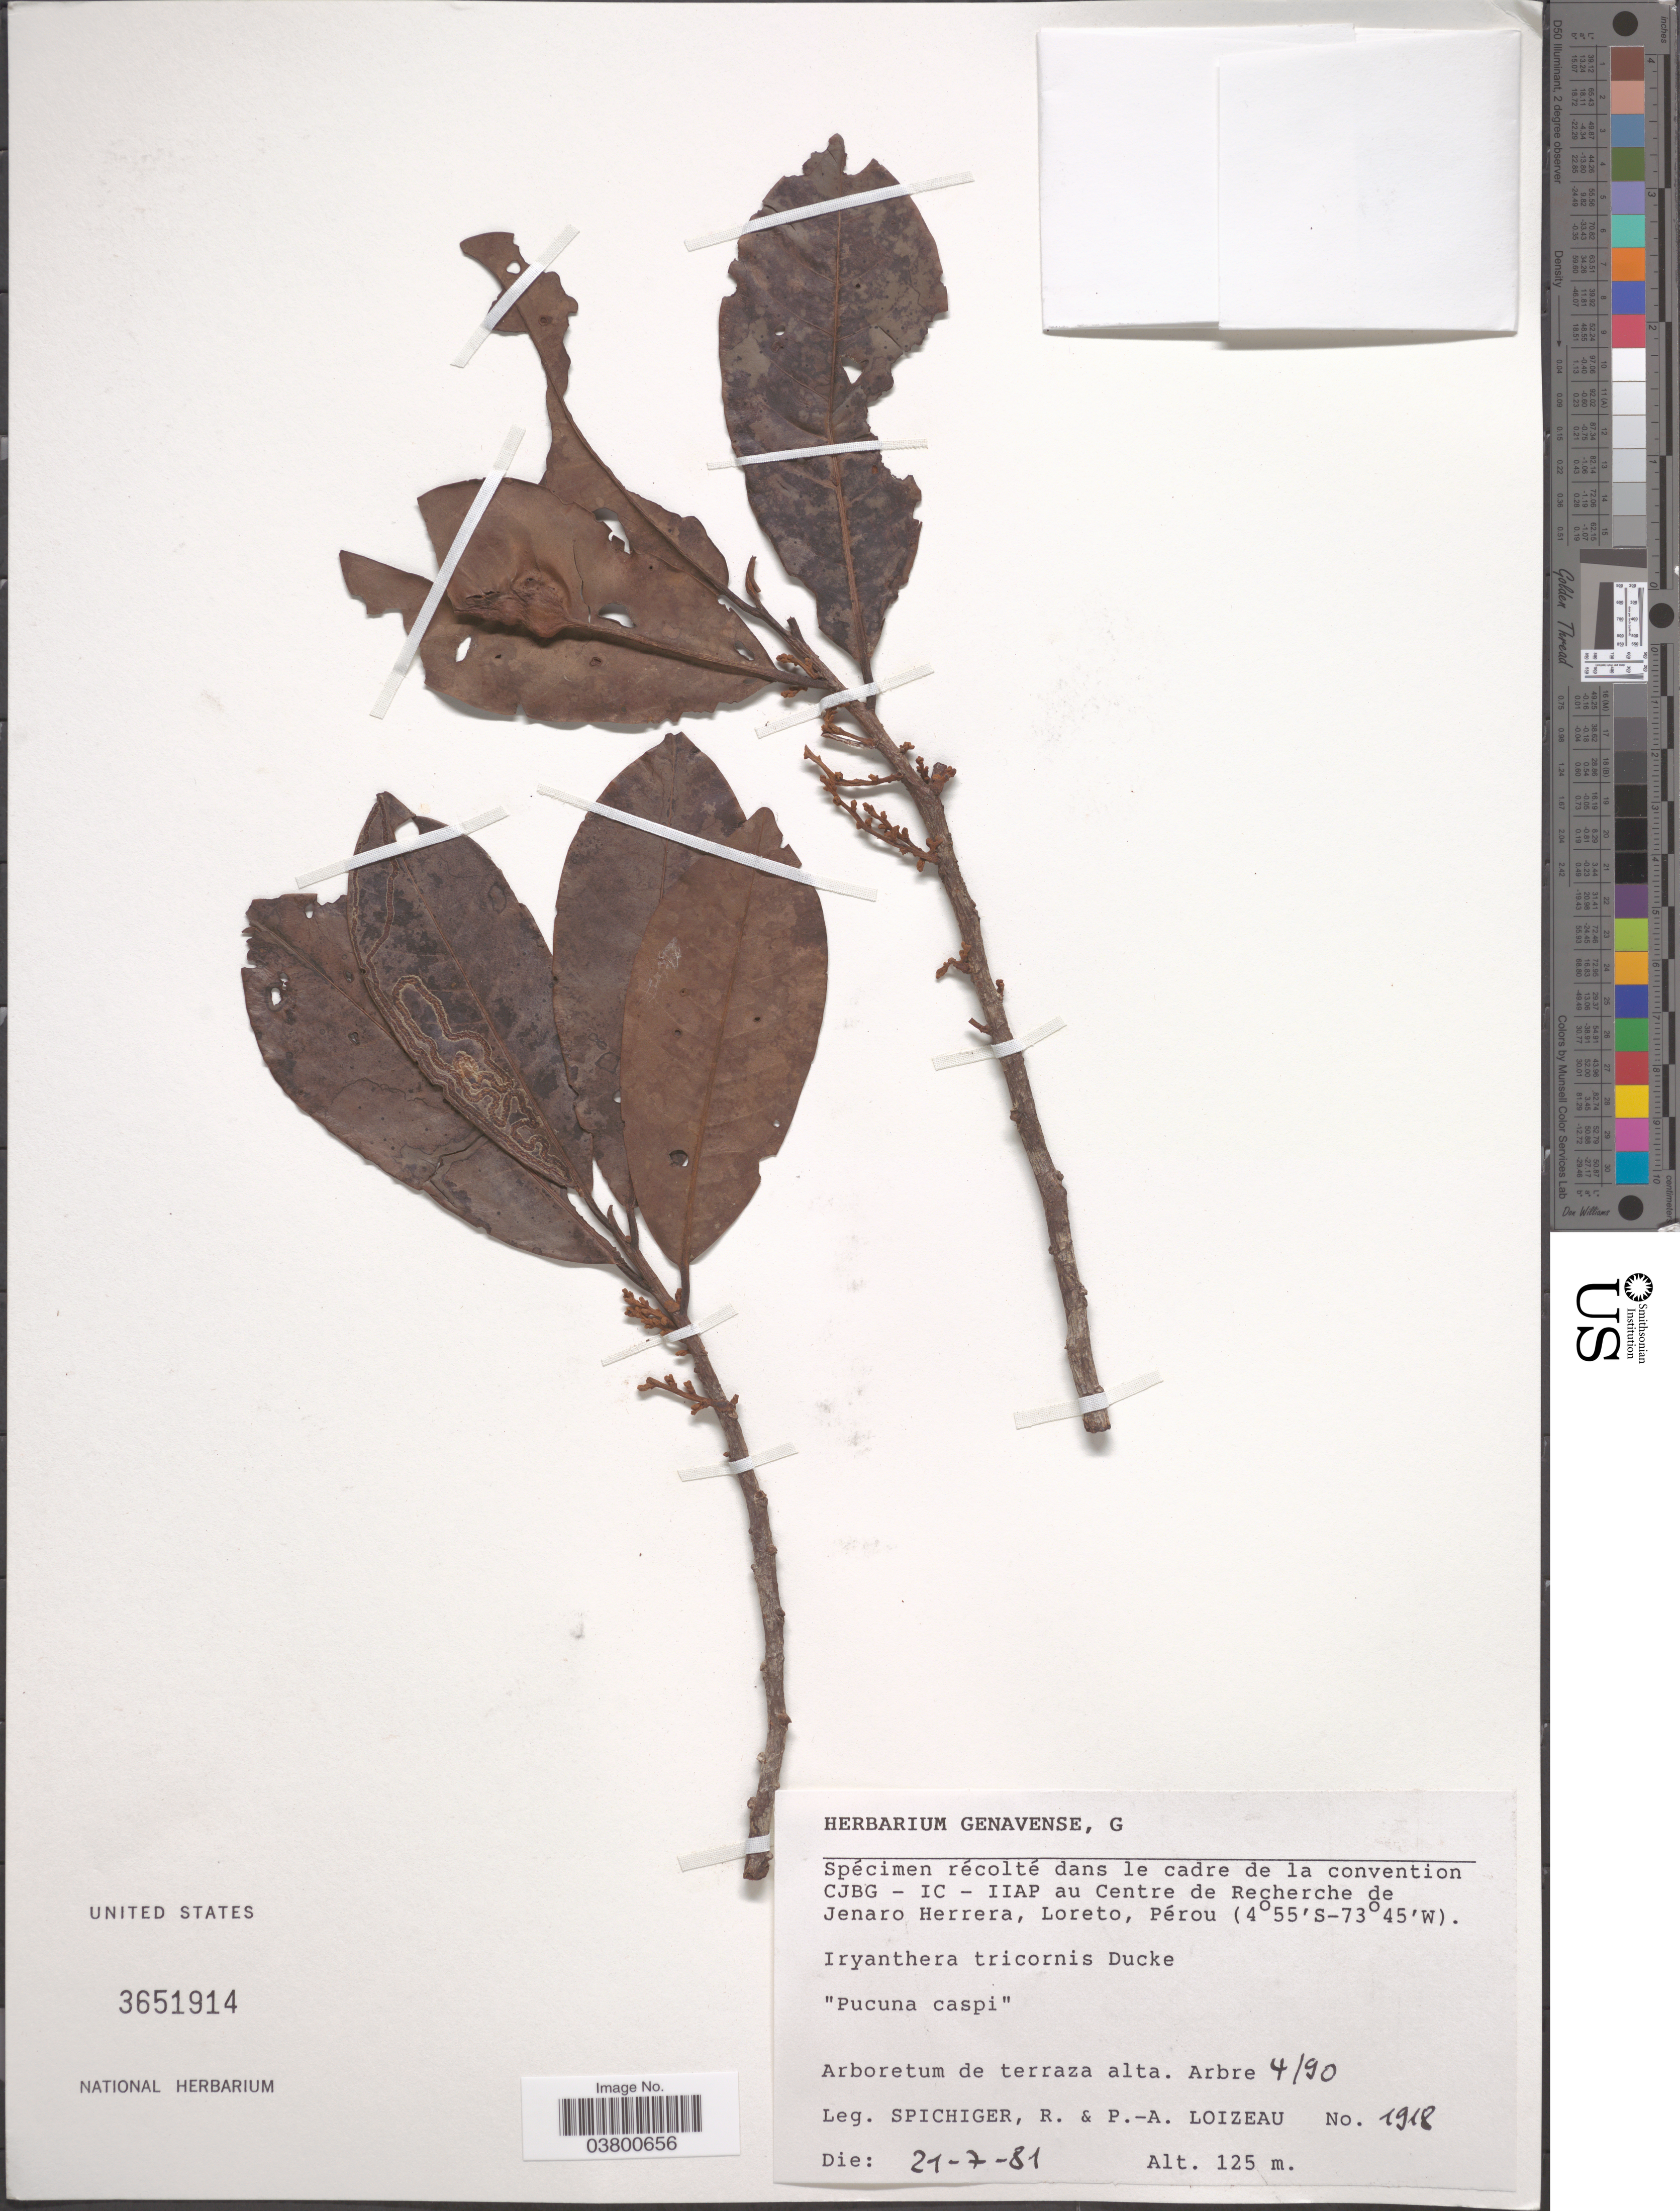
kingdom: Plantae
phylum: Tracheophyta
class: Magnoliopsida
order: Magnoliales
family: Myristicaceae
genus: Iryanthera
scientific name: Iryanthera tricornis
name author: Ducke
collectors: R. Spichiger & P. Loizeau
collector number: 1918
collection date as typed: Transcribed d/m/y: 21/7/81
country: Peru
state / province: Loreto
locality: Centre de Recherche de Jenaro Herrera, Loreto, Pérou. Arboretum de terraza alta. Arbre 4/90.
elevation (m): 125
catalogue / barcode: US 3651914